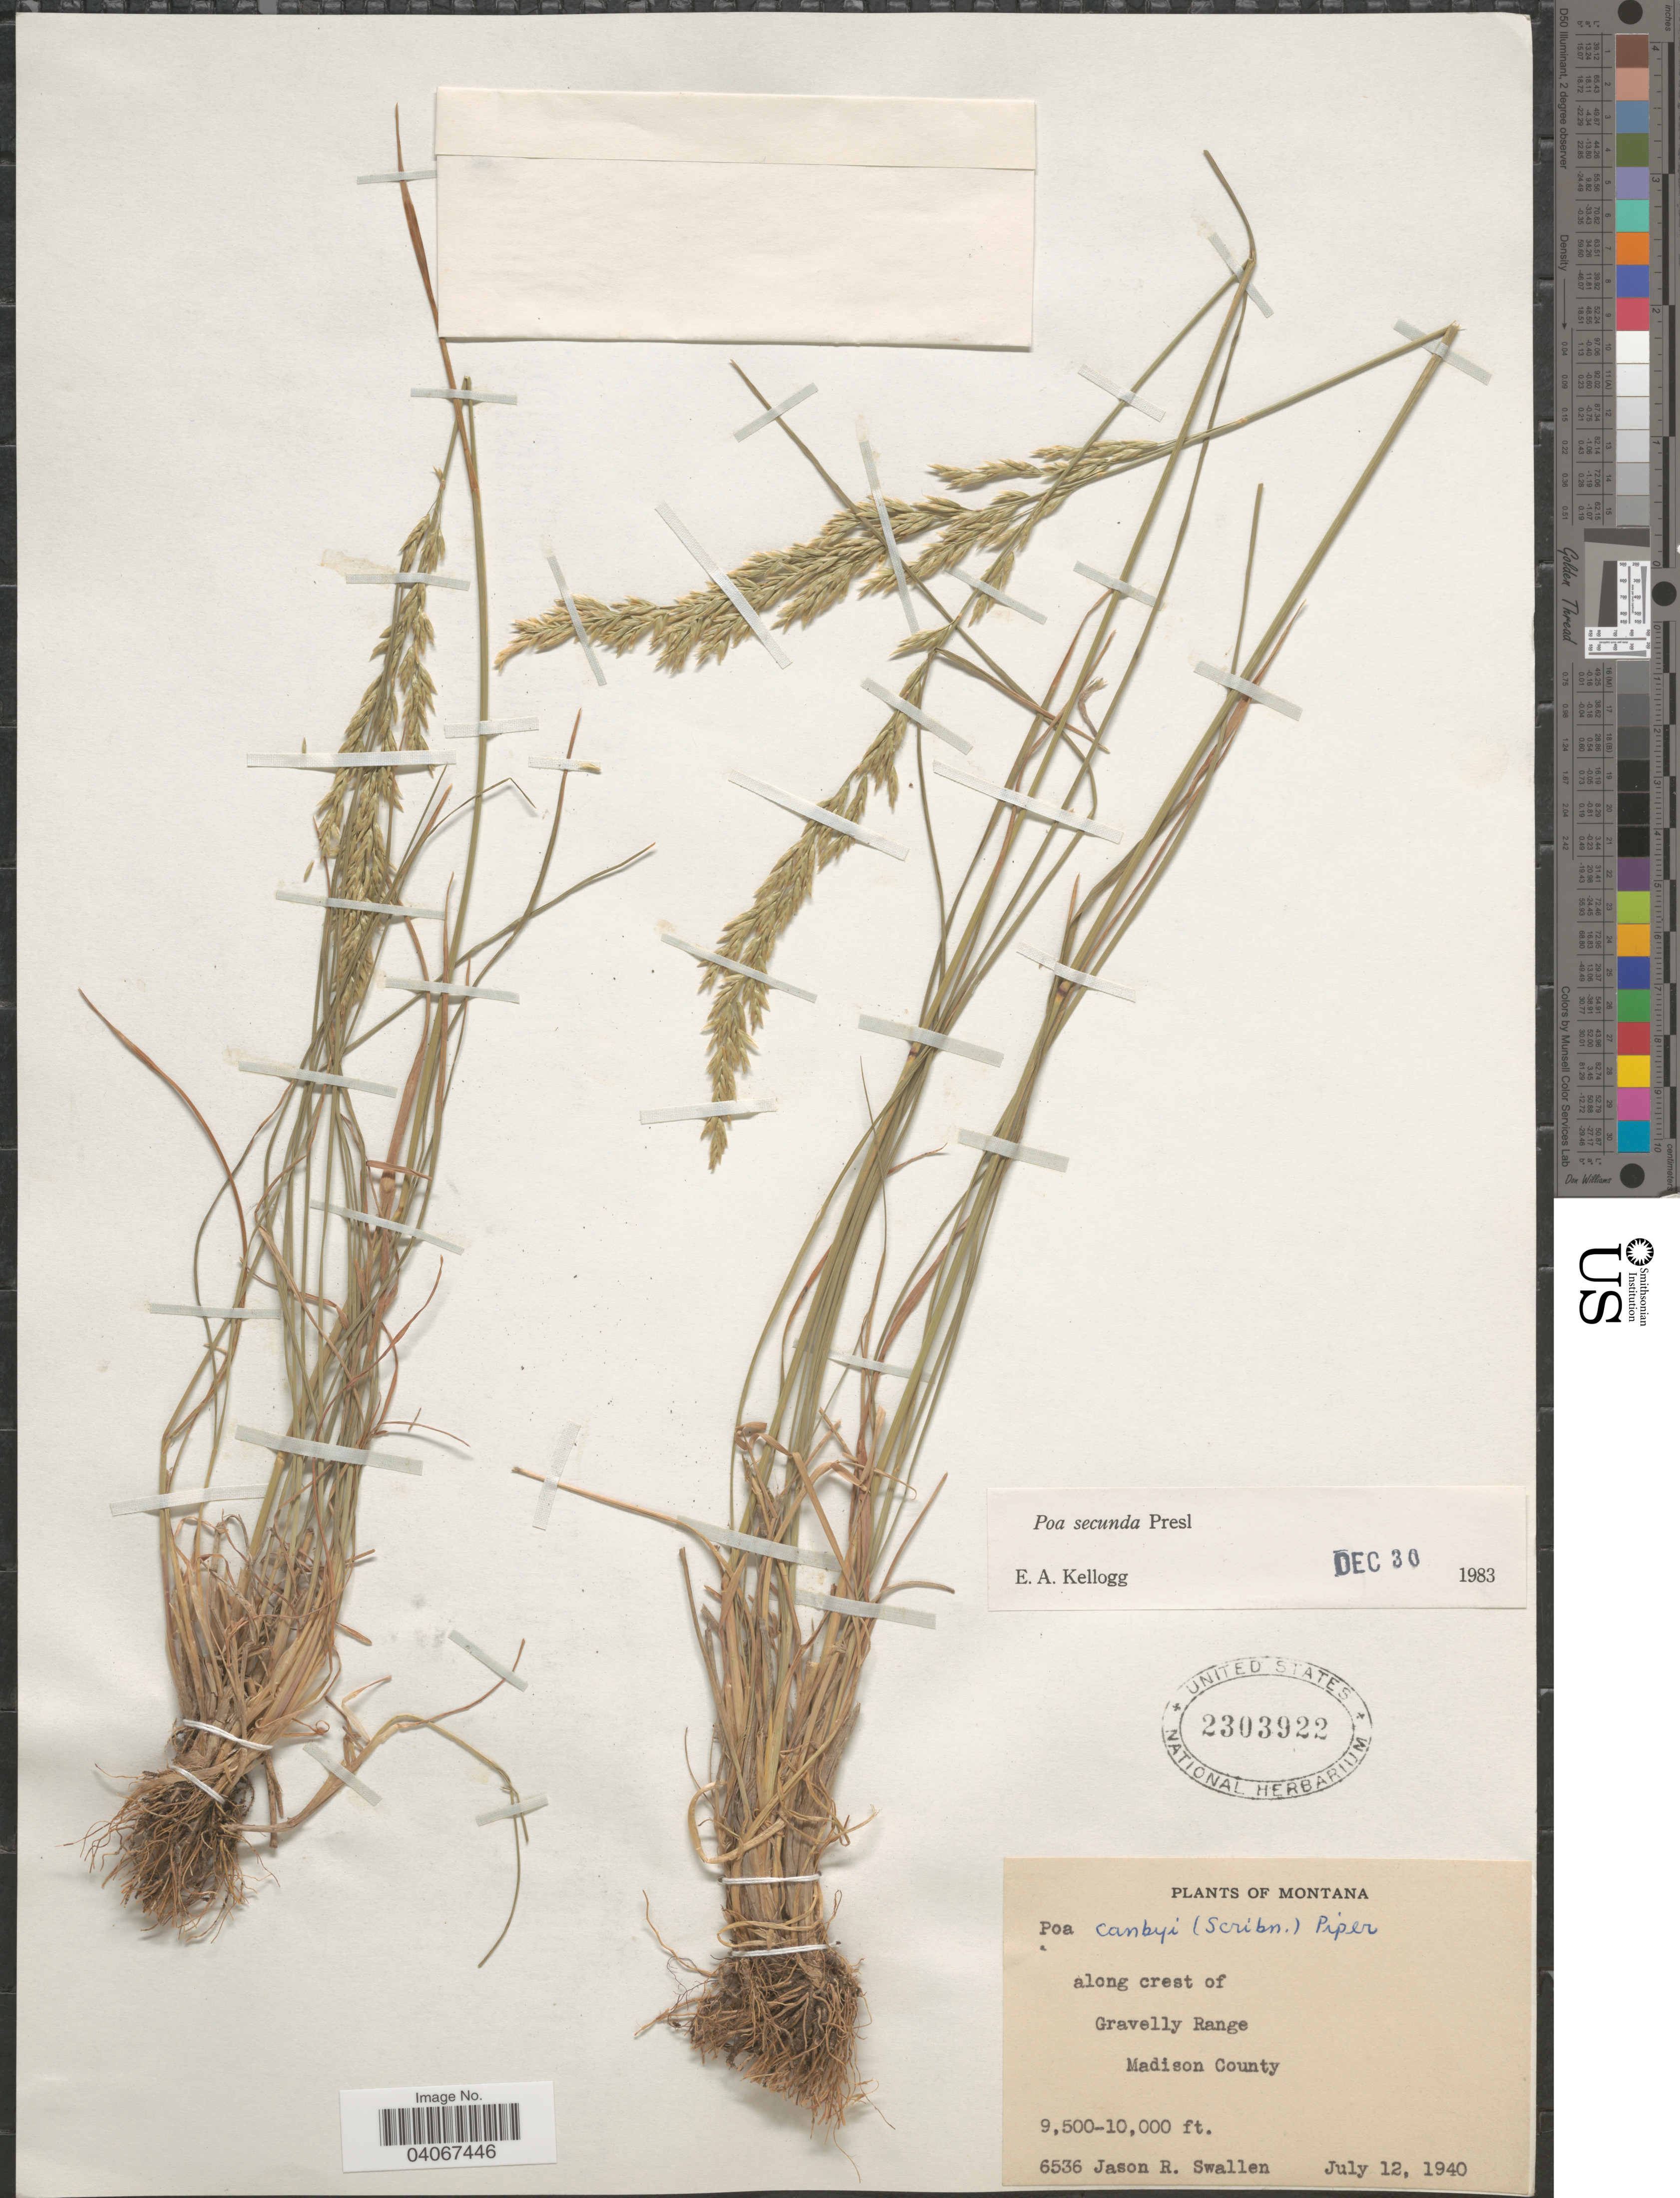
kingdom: Plantae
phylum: Tracheophyta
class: Liliopsida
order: Poales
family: Poaceae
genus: Poa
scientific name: Poa secunda subsp. secunda var. secunda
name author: J. Presl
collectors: J. R. Swallen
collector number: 6536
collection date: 1940-07-12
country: United States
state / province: Montana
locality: Along crest of Gravelly Range. Madison County.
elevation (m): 2896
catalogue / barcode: US 2303922